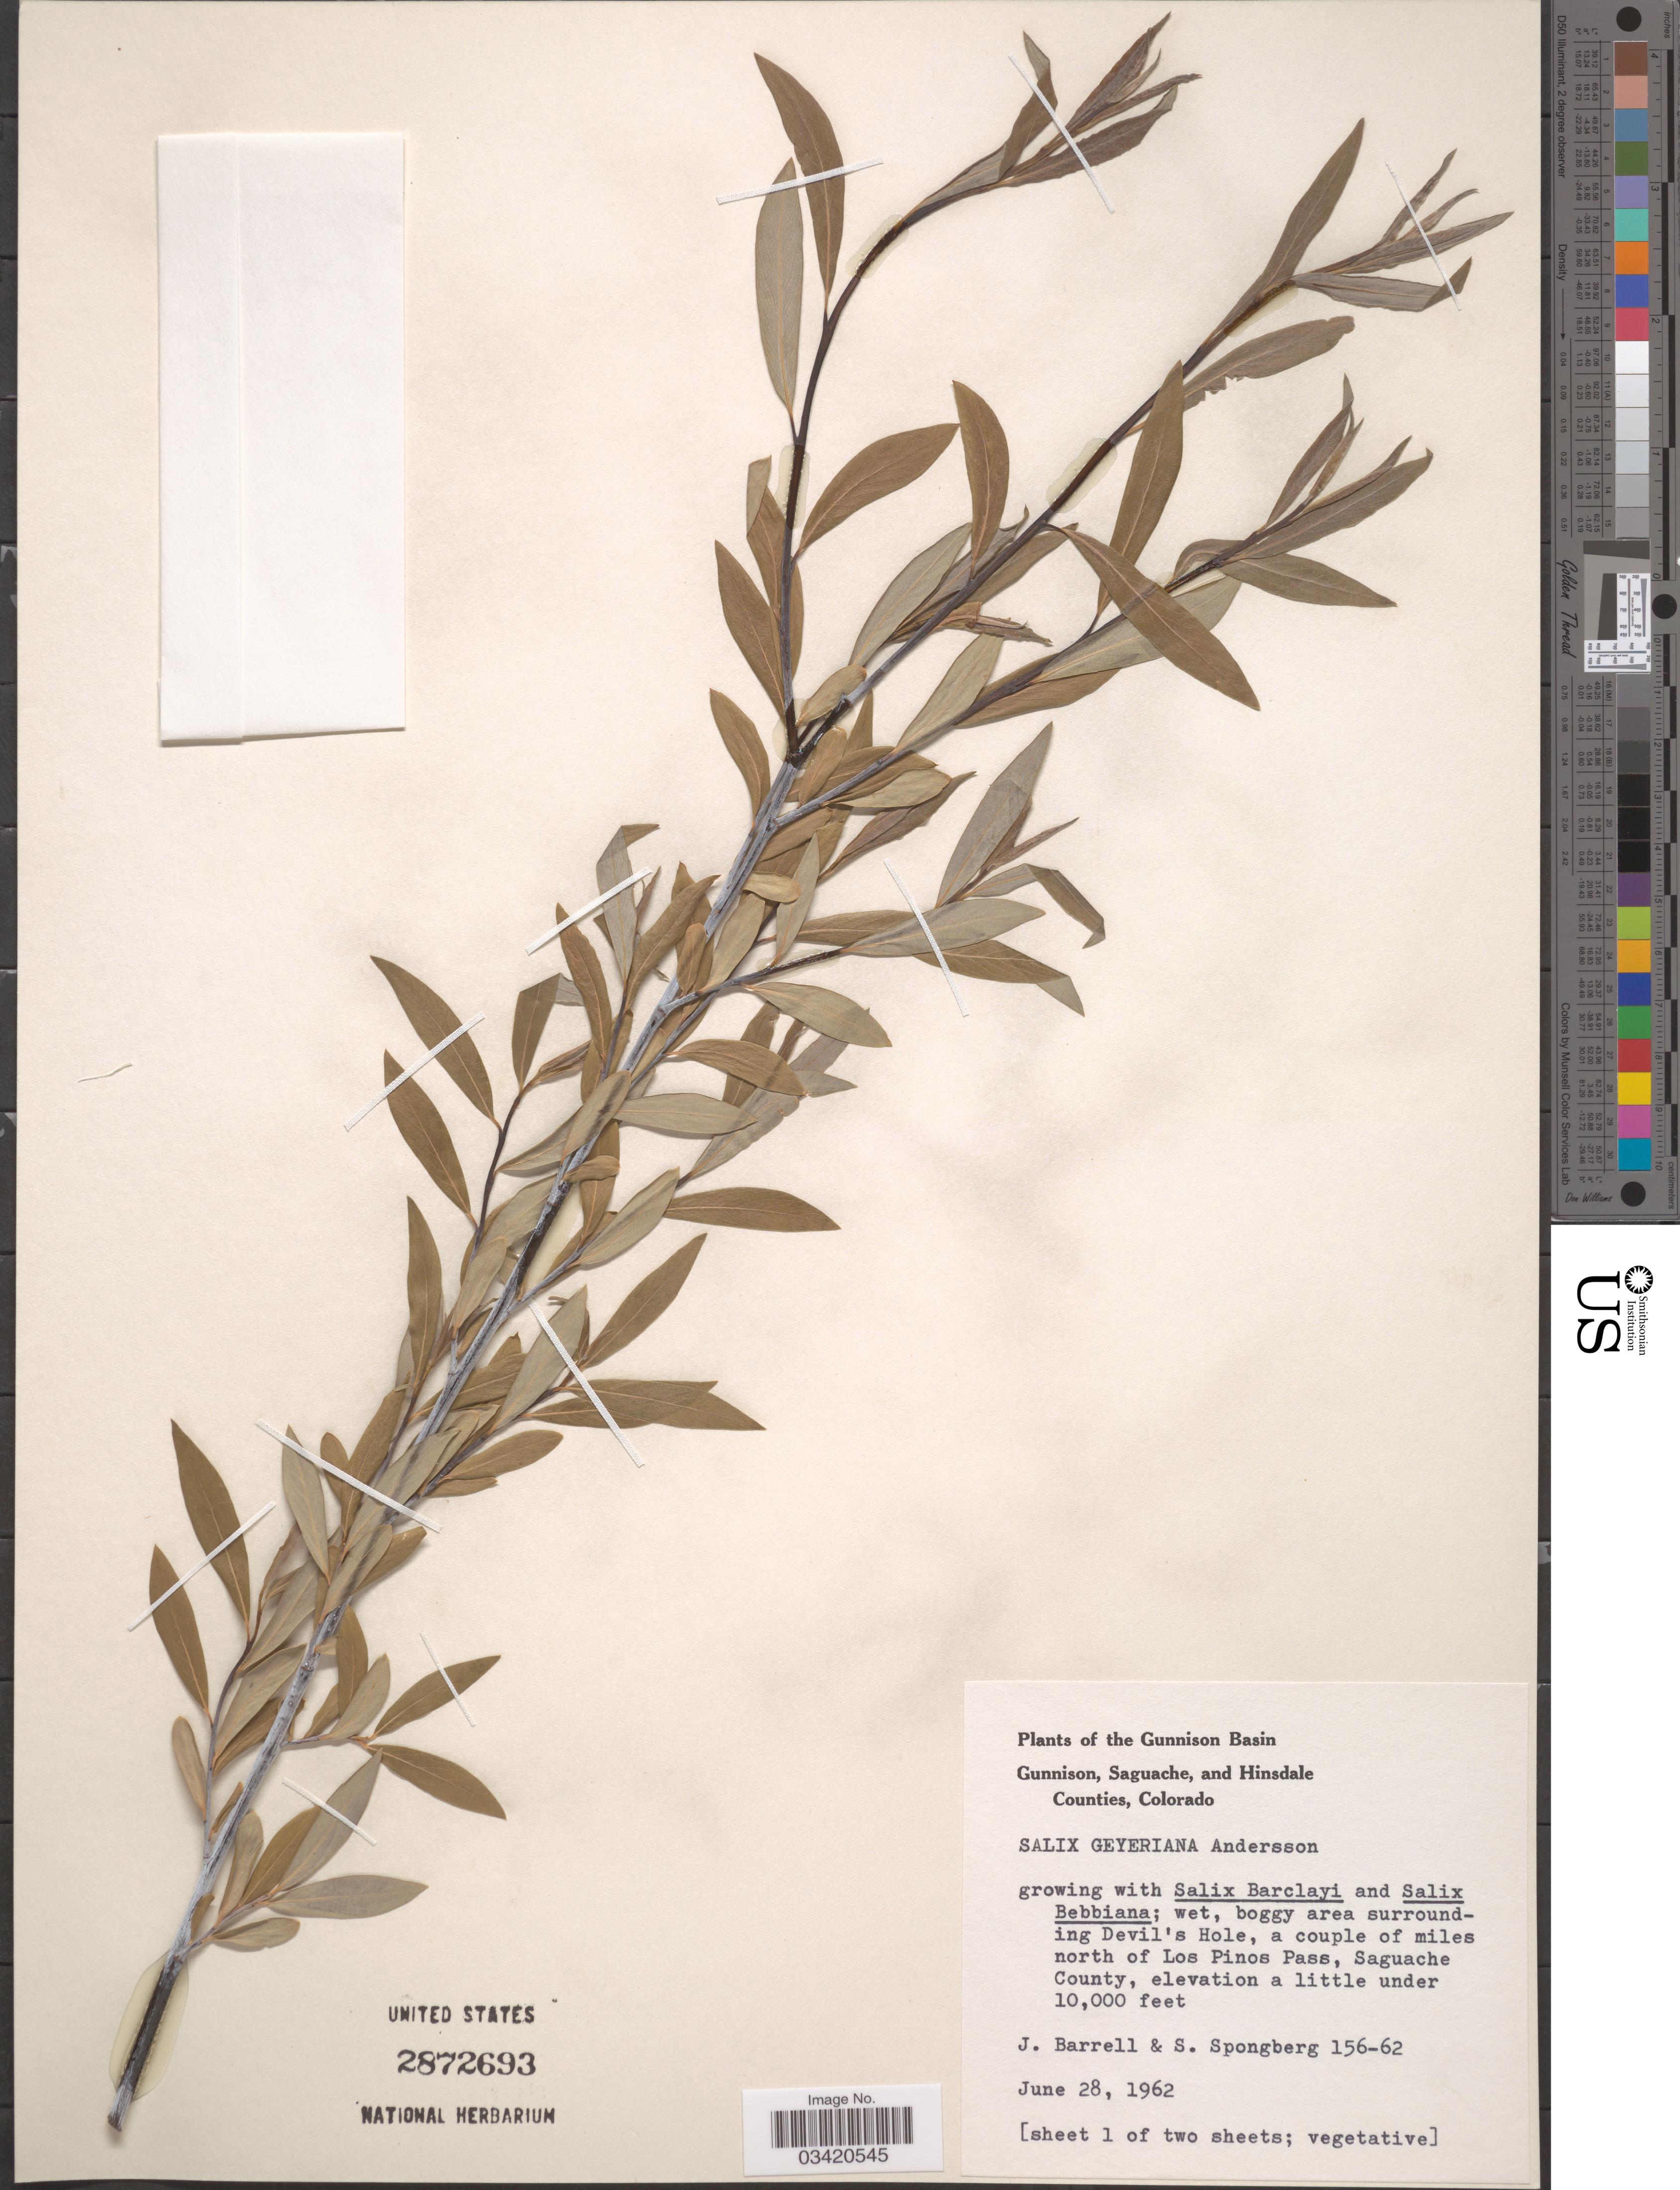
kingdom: Plantae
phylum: Tracheophyta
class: Magnoliopsida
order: Malpighiales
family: Salicaceae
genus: Salix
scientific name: Salix geyeriana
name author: Andersson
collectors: J. Barrell & S. A.Spongberg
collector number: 156-62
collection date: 1962-06-28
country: United States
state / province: Colorado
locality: The Gunnison Basin. Boggy area surrounding Devil's Hole, a couple of miles north of Los Pinos Pass, Saguache County.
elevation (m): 3048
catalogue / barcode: US 2872693